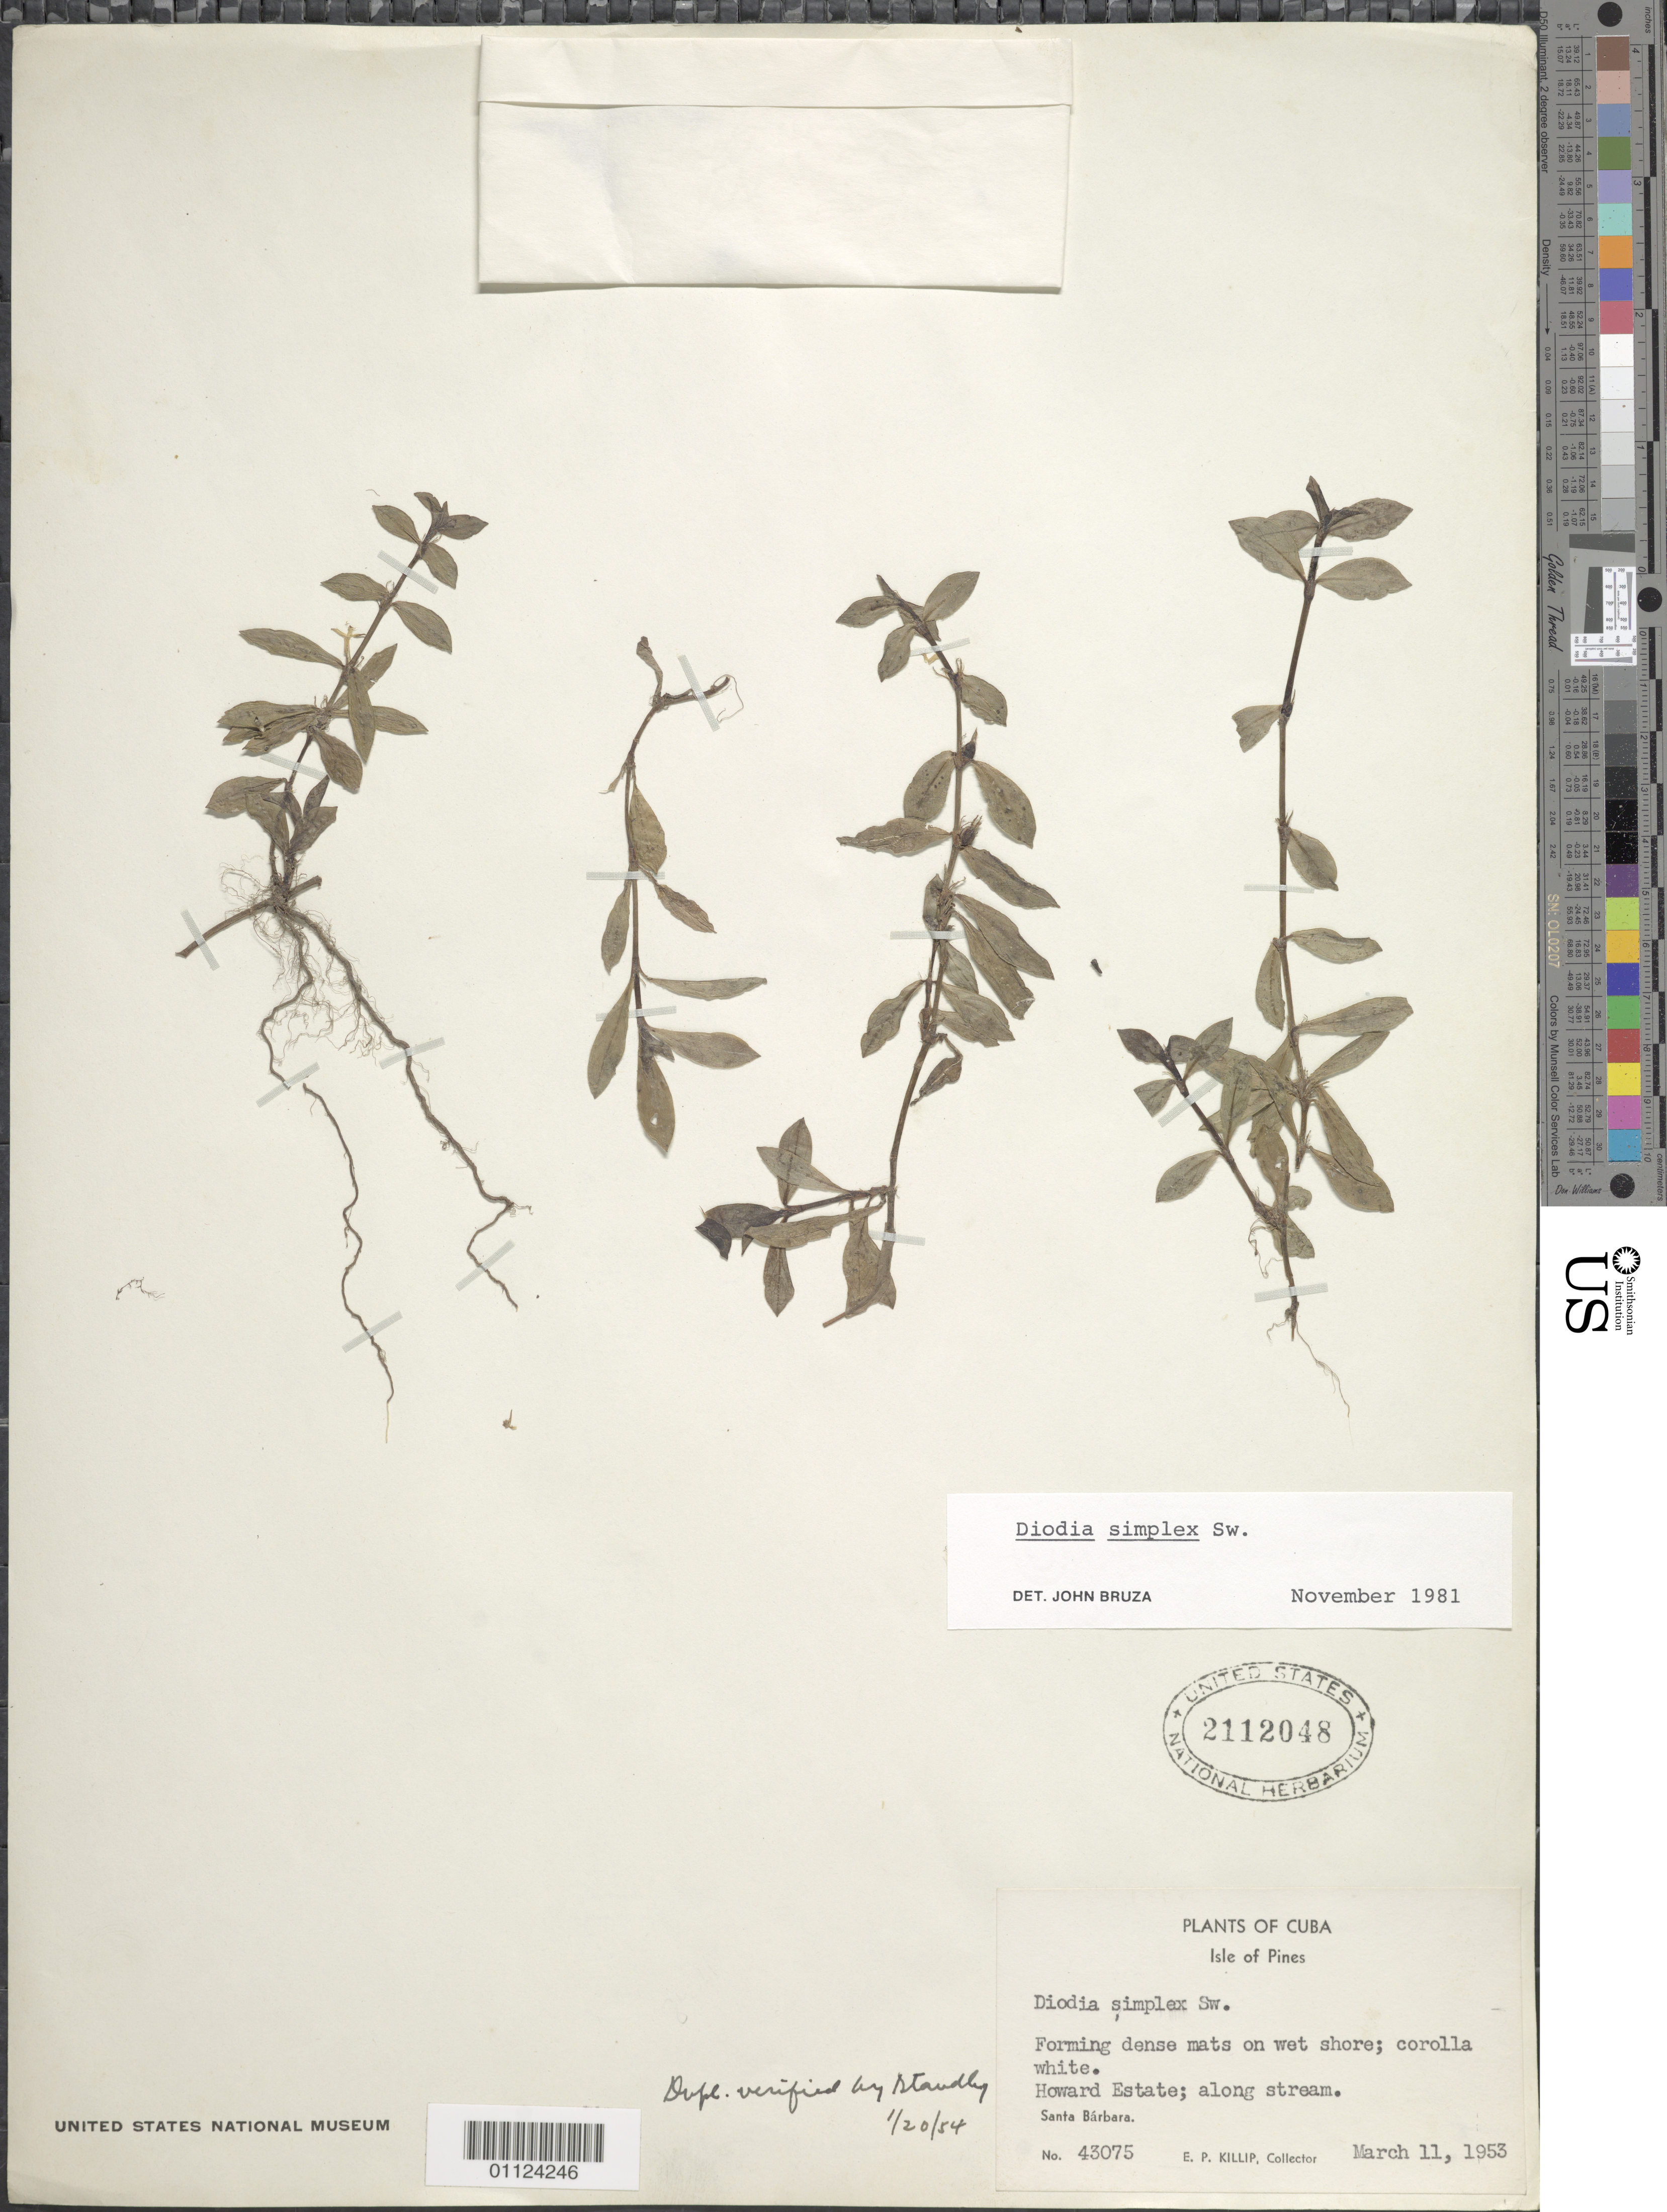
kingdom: Plantae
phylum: Tracheophyta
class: Magnoliopsida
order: Gentianales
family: Rubiaceae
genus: Diodia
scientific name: Diodia simplex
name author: Sw.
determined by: Bruza, J.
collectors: E. P. Killip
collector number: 43075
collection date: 1953-03-11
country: Cuba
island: Isle of Pines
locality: Santa Barbara, Howard Estate.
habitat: Along stream.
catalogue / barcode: US 2112048